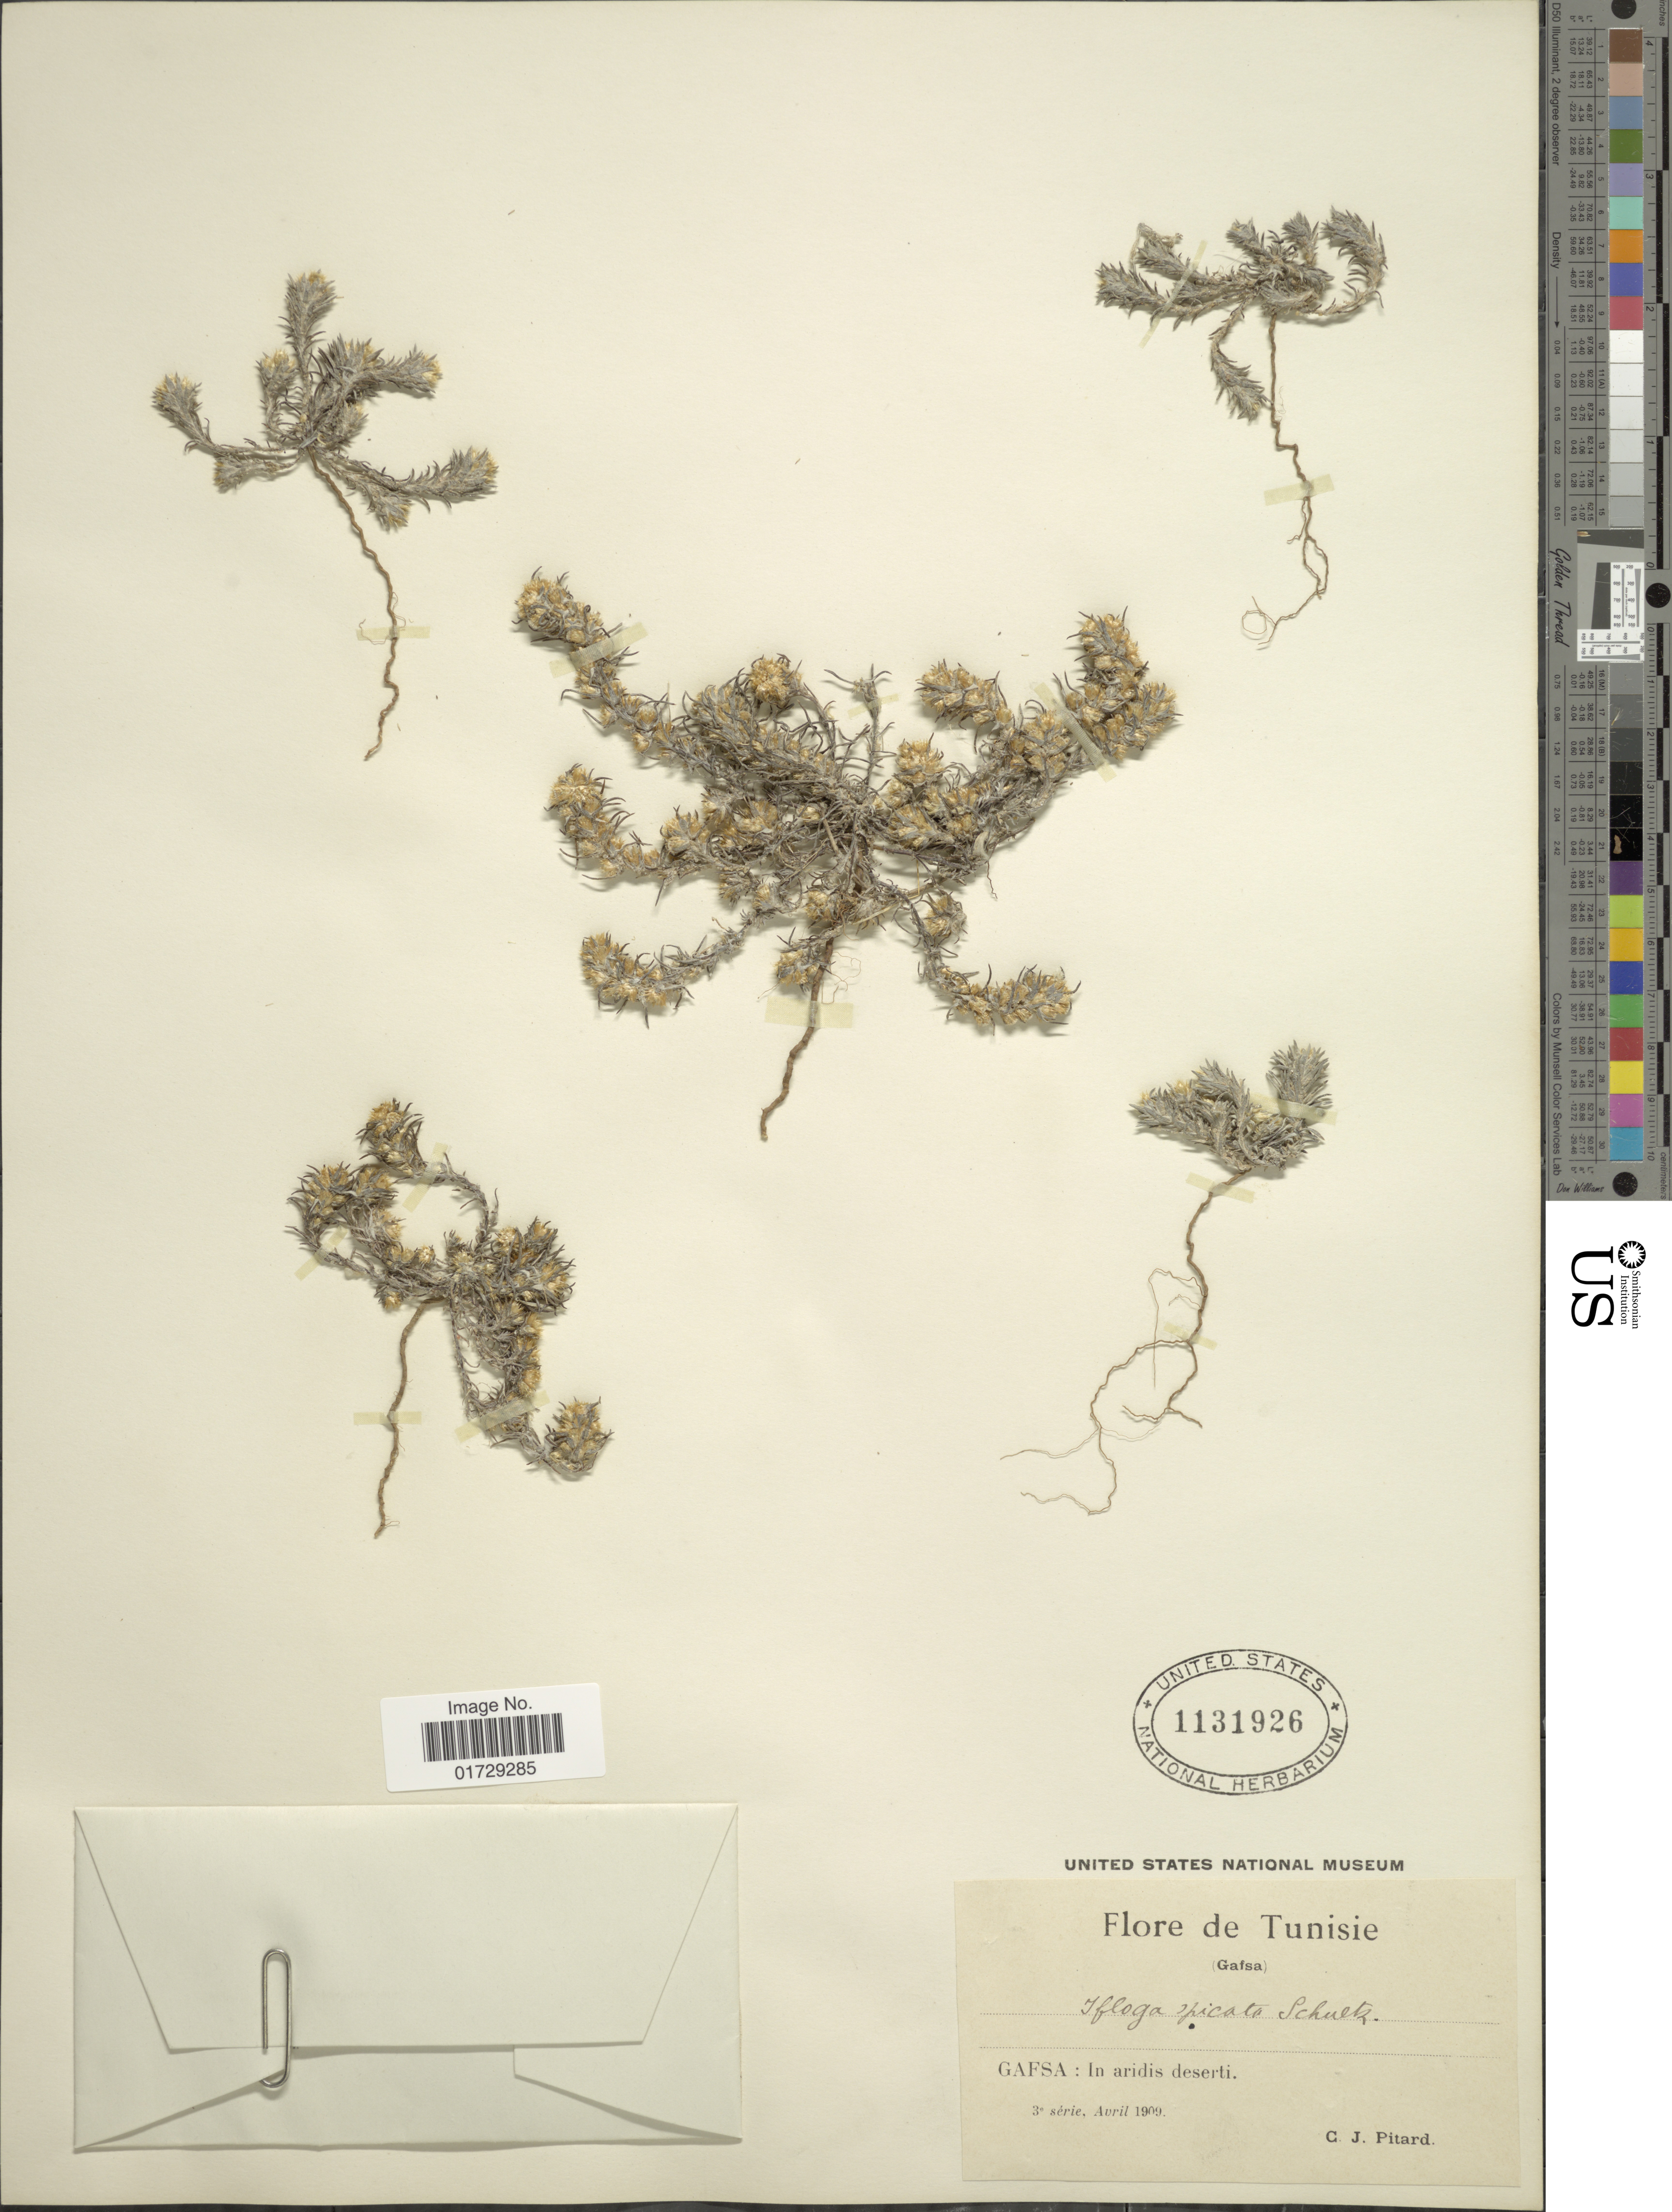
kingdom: Plantae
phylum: Tracheophyta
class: Magnoliopsida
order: Asterales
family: Asteraceae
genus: Ifloga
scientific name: Ifloga spicata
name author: (Forssk.) Sch. Bip.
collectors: C. Pitard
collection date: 1909-04-03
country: Tunisia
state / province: Gafsa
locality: In aridis deserti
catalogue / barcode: US 1131926